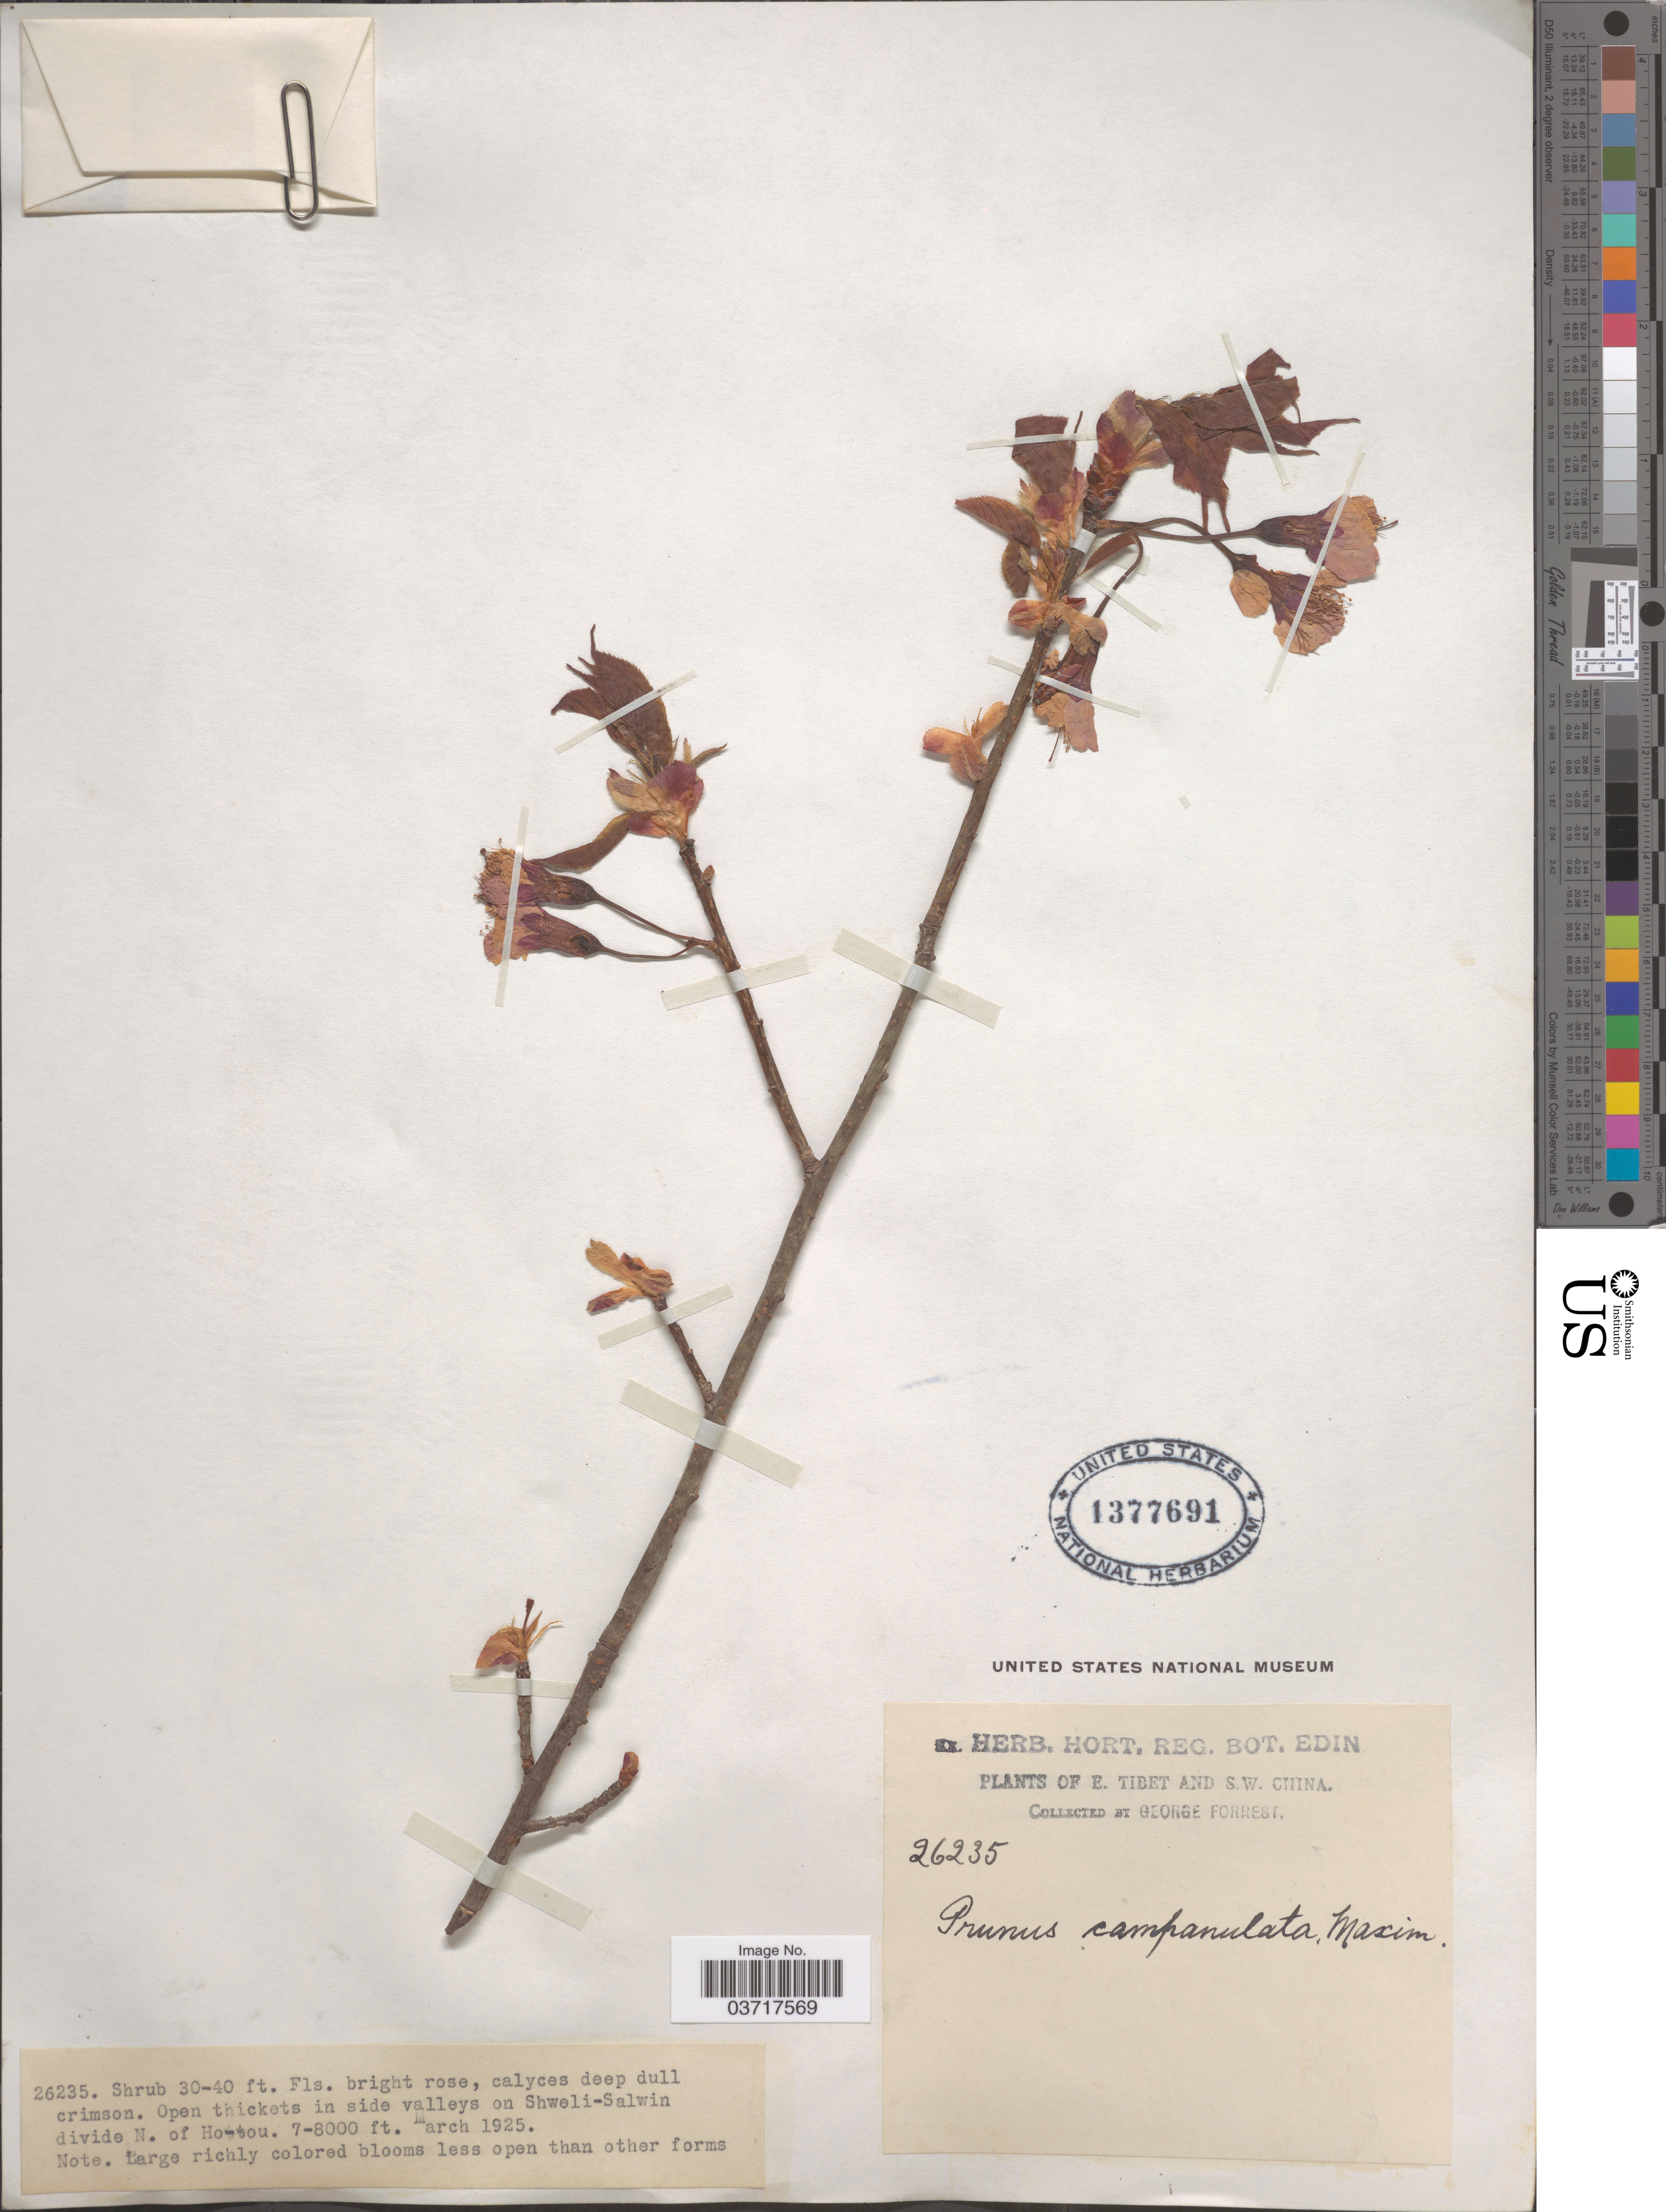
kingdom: Plantae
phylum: Tracheophyta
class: Magnoliopsida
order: Rosales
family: Rosaceae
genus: Prunus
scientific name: Prunus campanulata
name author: Maxim.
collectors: G. Forrest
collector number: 26235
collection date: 1925-03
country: China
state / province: Xizang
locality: E. Tibet and S.W. China. On Shweli-Salwin divide N. of Ho-tou.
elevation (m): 2134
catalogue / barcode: US 1377691